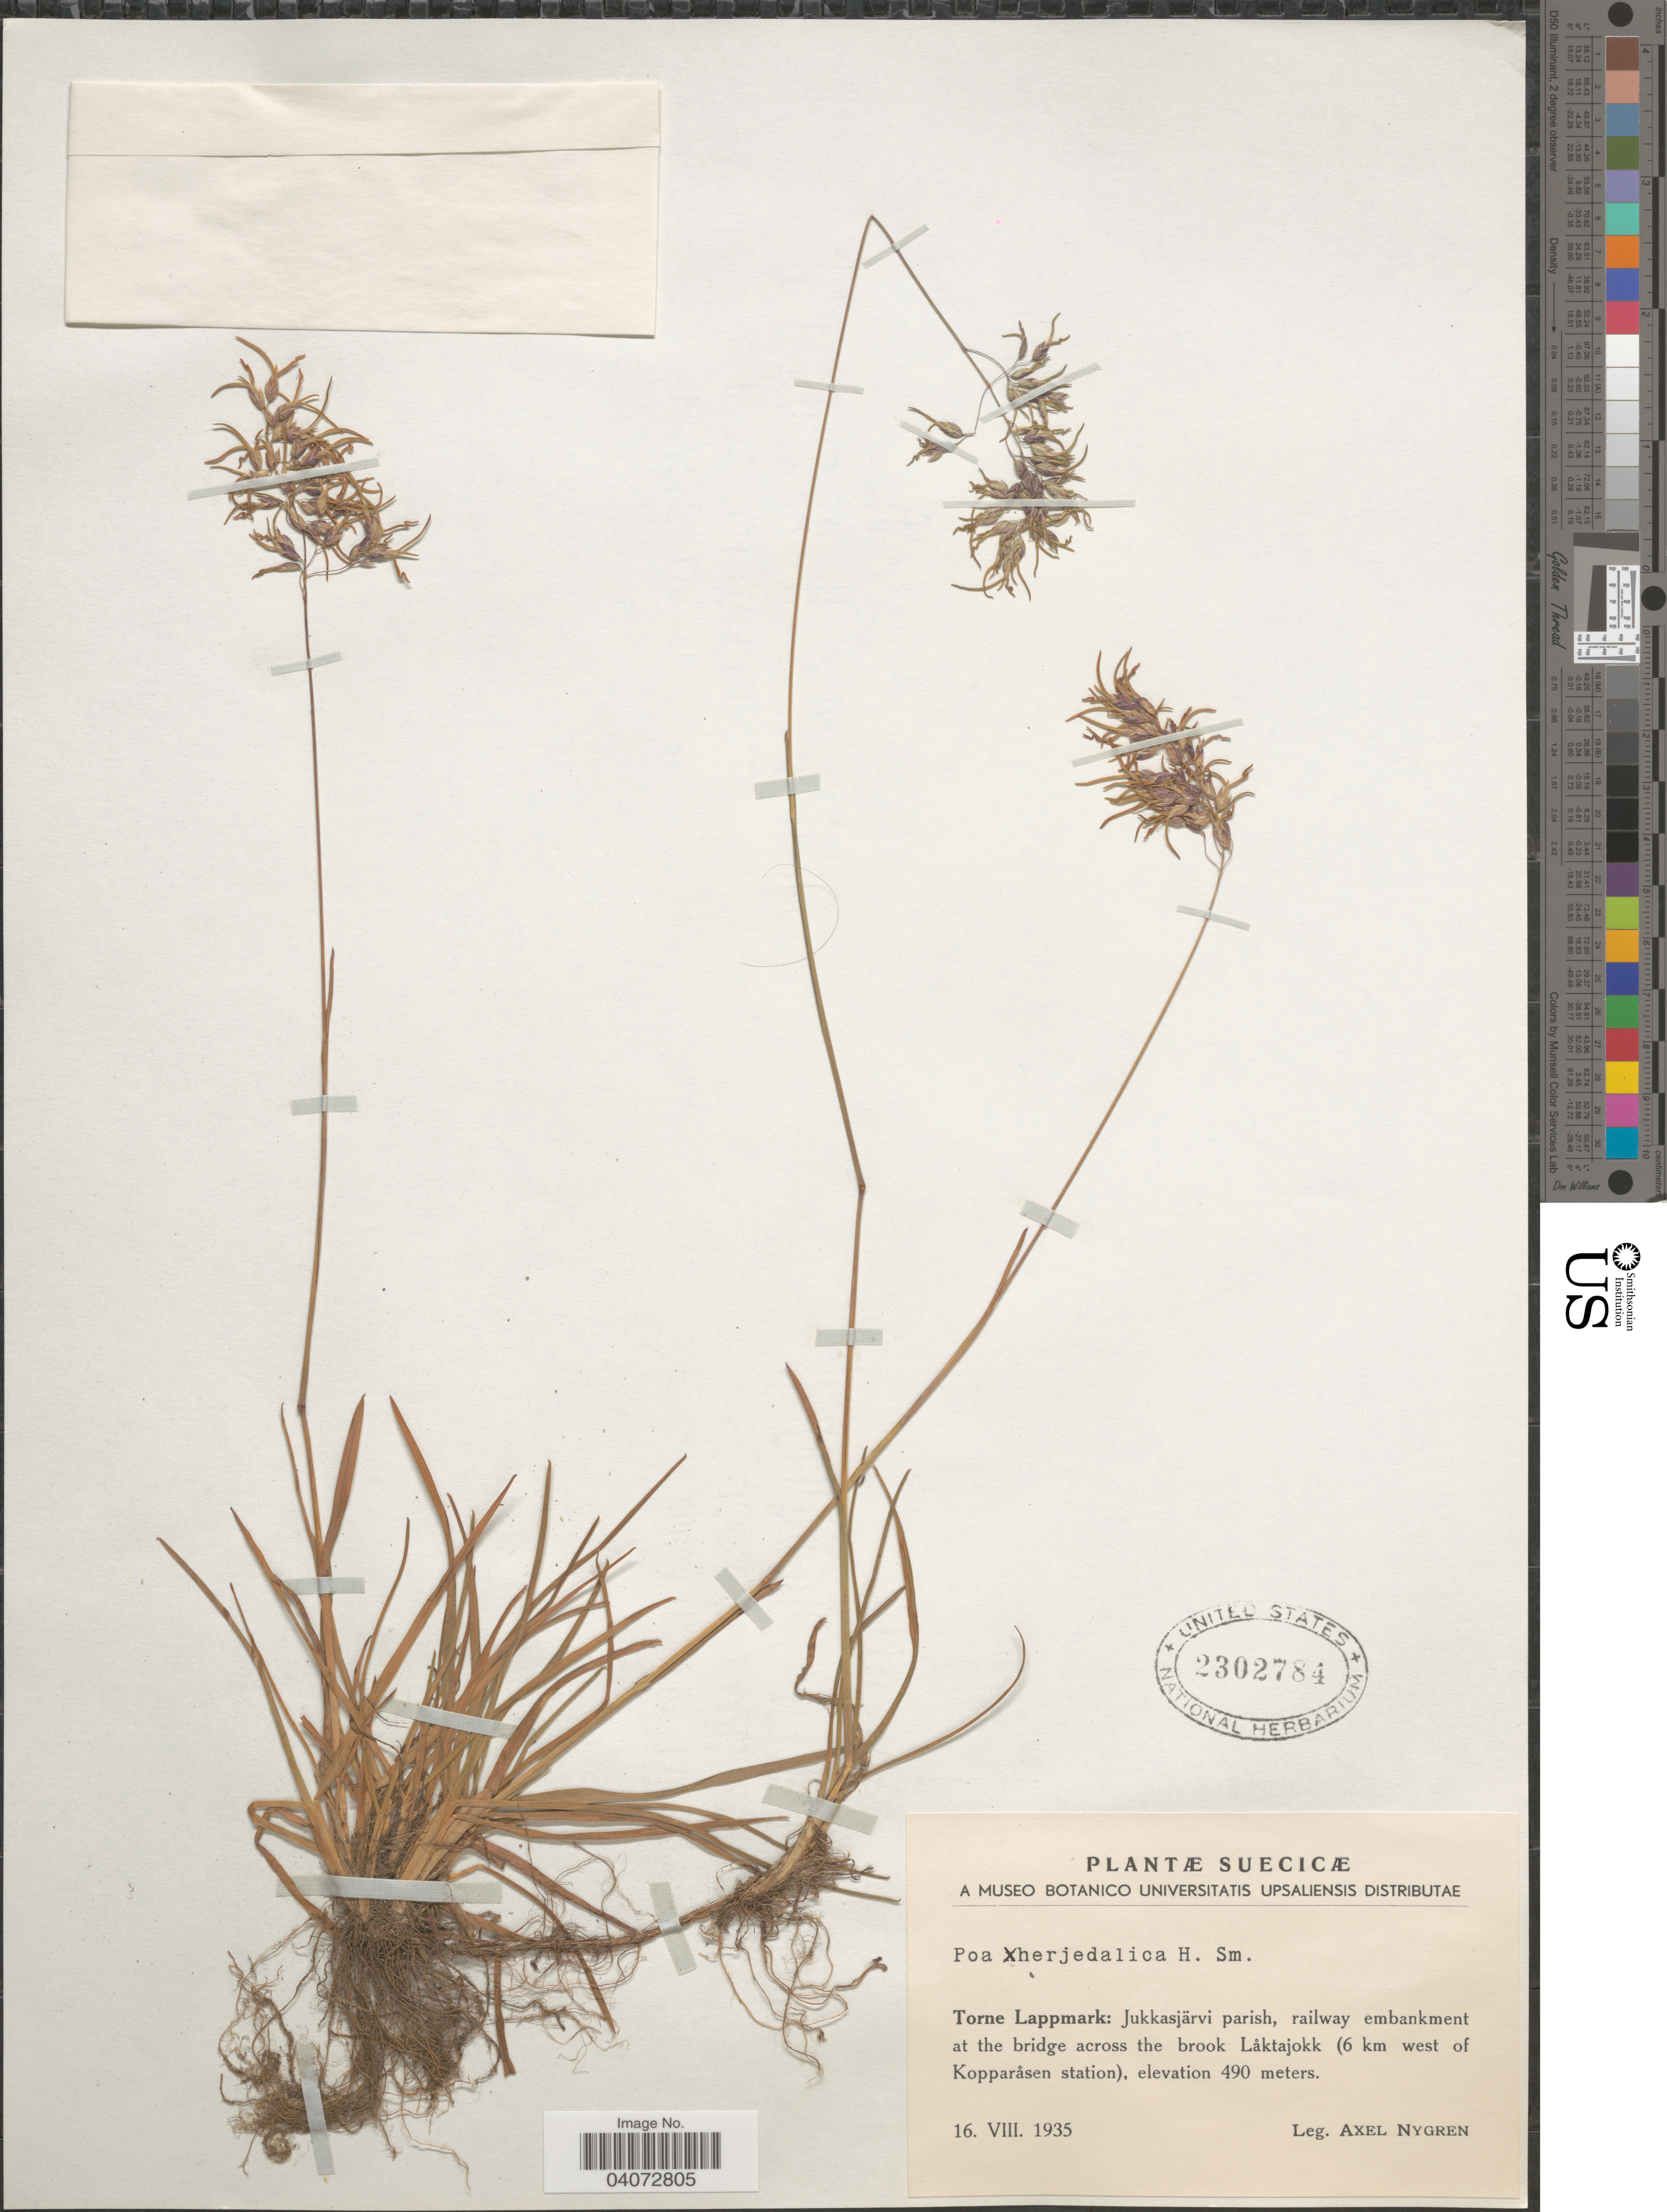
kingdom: Plantae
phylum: Tracheophyta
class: Liliopsida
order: Poales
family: Poaceae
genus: Poa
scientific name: Poa x herjedalica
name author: Harry Sm.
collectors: A. Nygren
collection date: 1935-08-16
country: Sweden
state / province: Norrbotten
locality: Suecicæ. Torne Lappmark: Jukkasjärvi parish, railway embankment at the bridge across the brook Låktajokk (6 km west of Kopparåsen station).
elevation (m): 490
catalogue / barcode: US 2302784